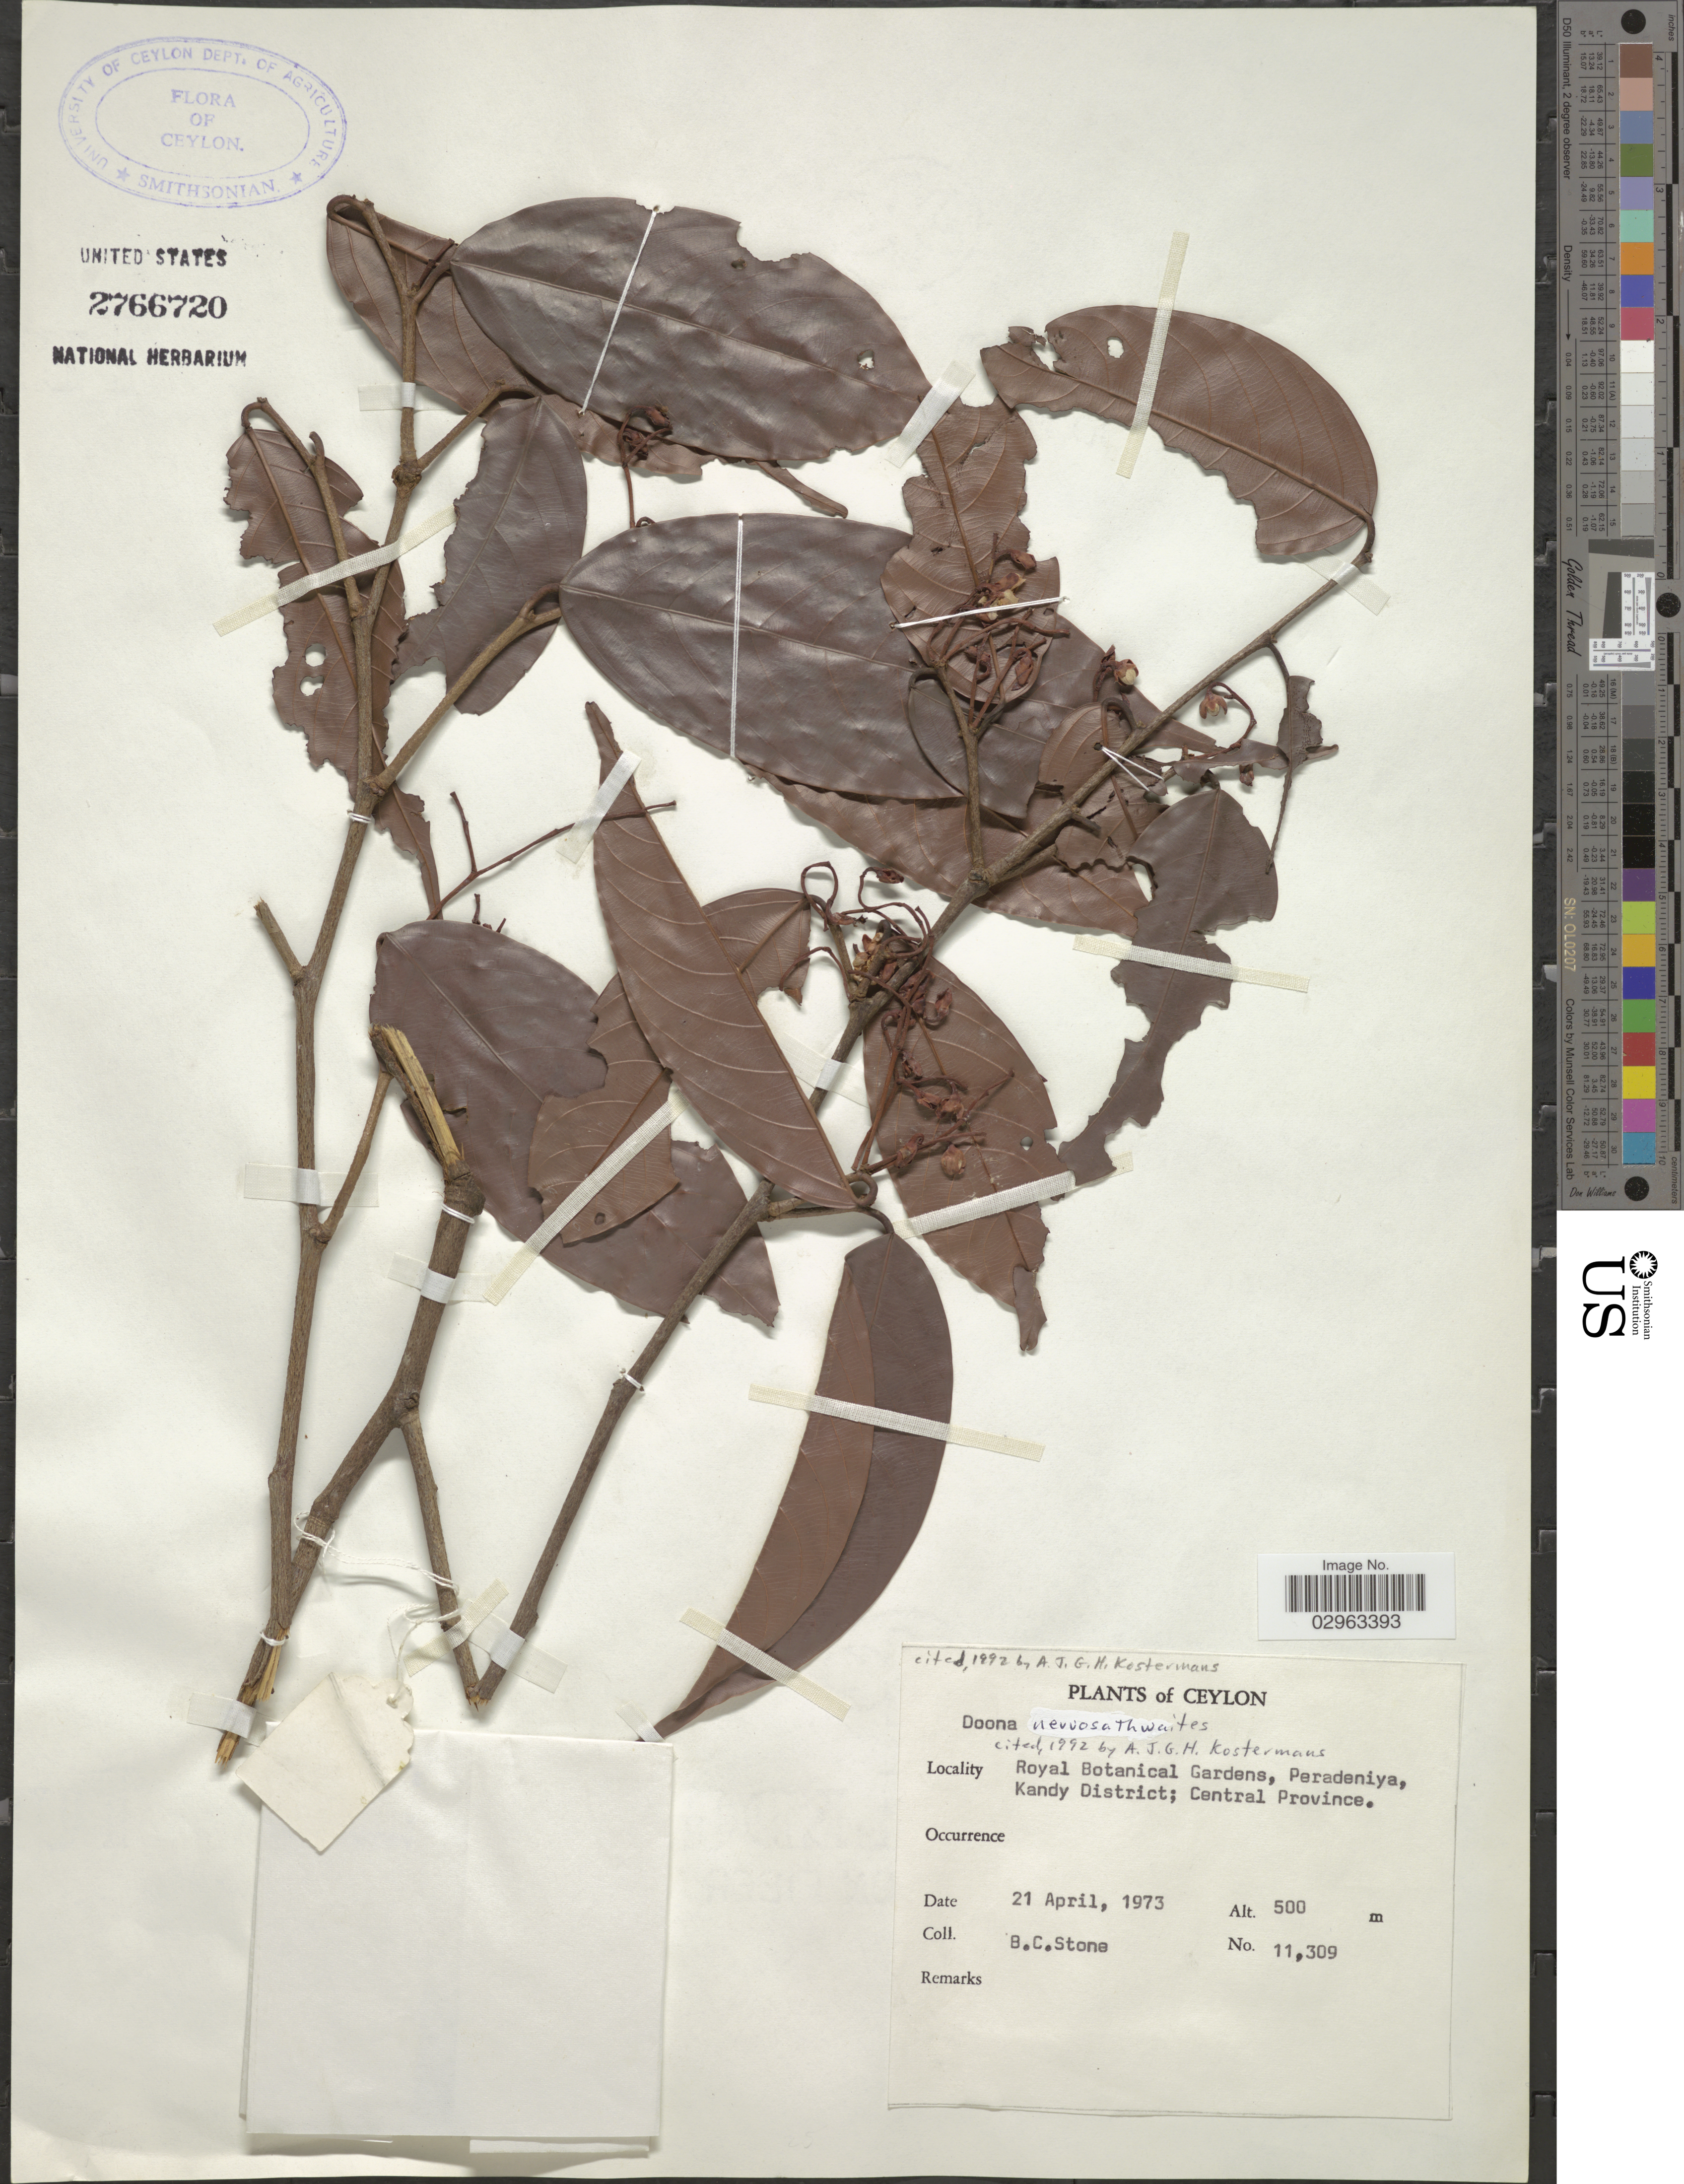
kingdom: Plantae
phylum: Tracheophyta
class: Magnoliopsida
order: Malvales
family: Dipterocarpaceae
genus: Doona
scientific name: Doona nervosa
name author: Thwaites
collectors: B. C. Stone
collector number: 11309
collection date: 1973-04-21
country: Sri Lanka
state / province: Central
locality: Royal Botanic Gardens, Peradeniya, Kandy District. Ceylon.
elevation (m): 500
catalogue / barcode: US 2766720